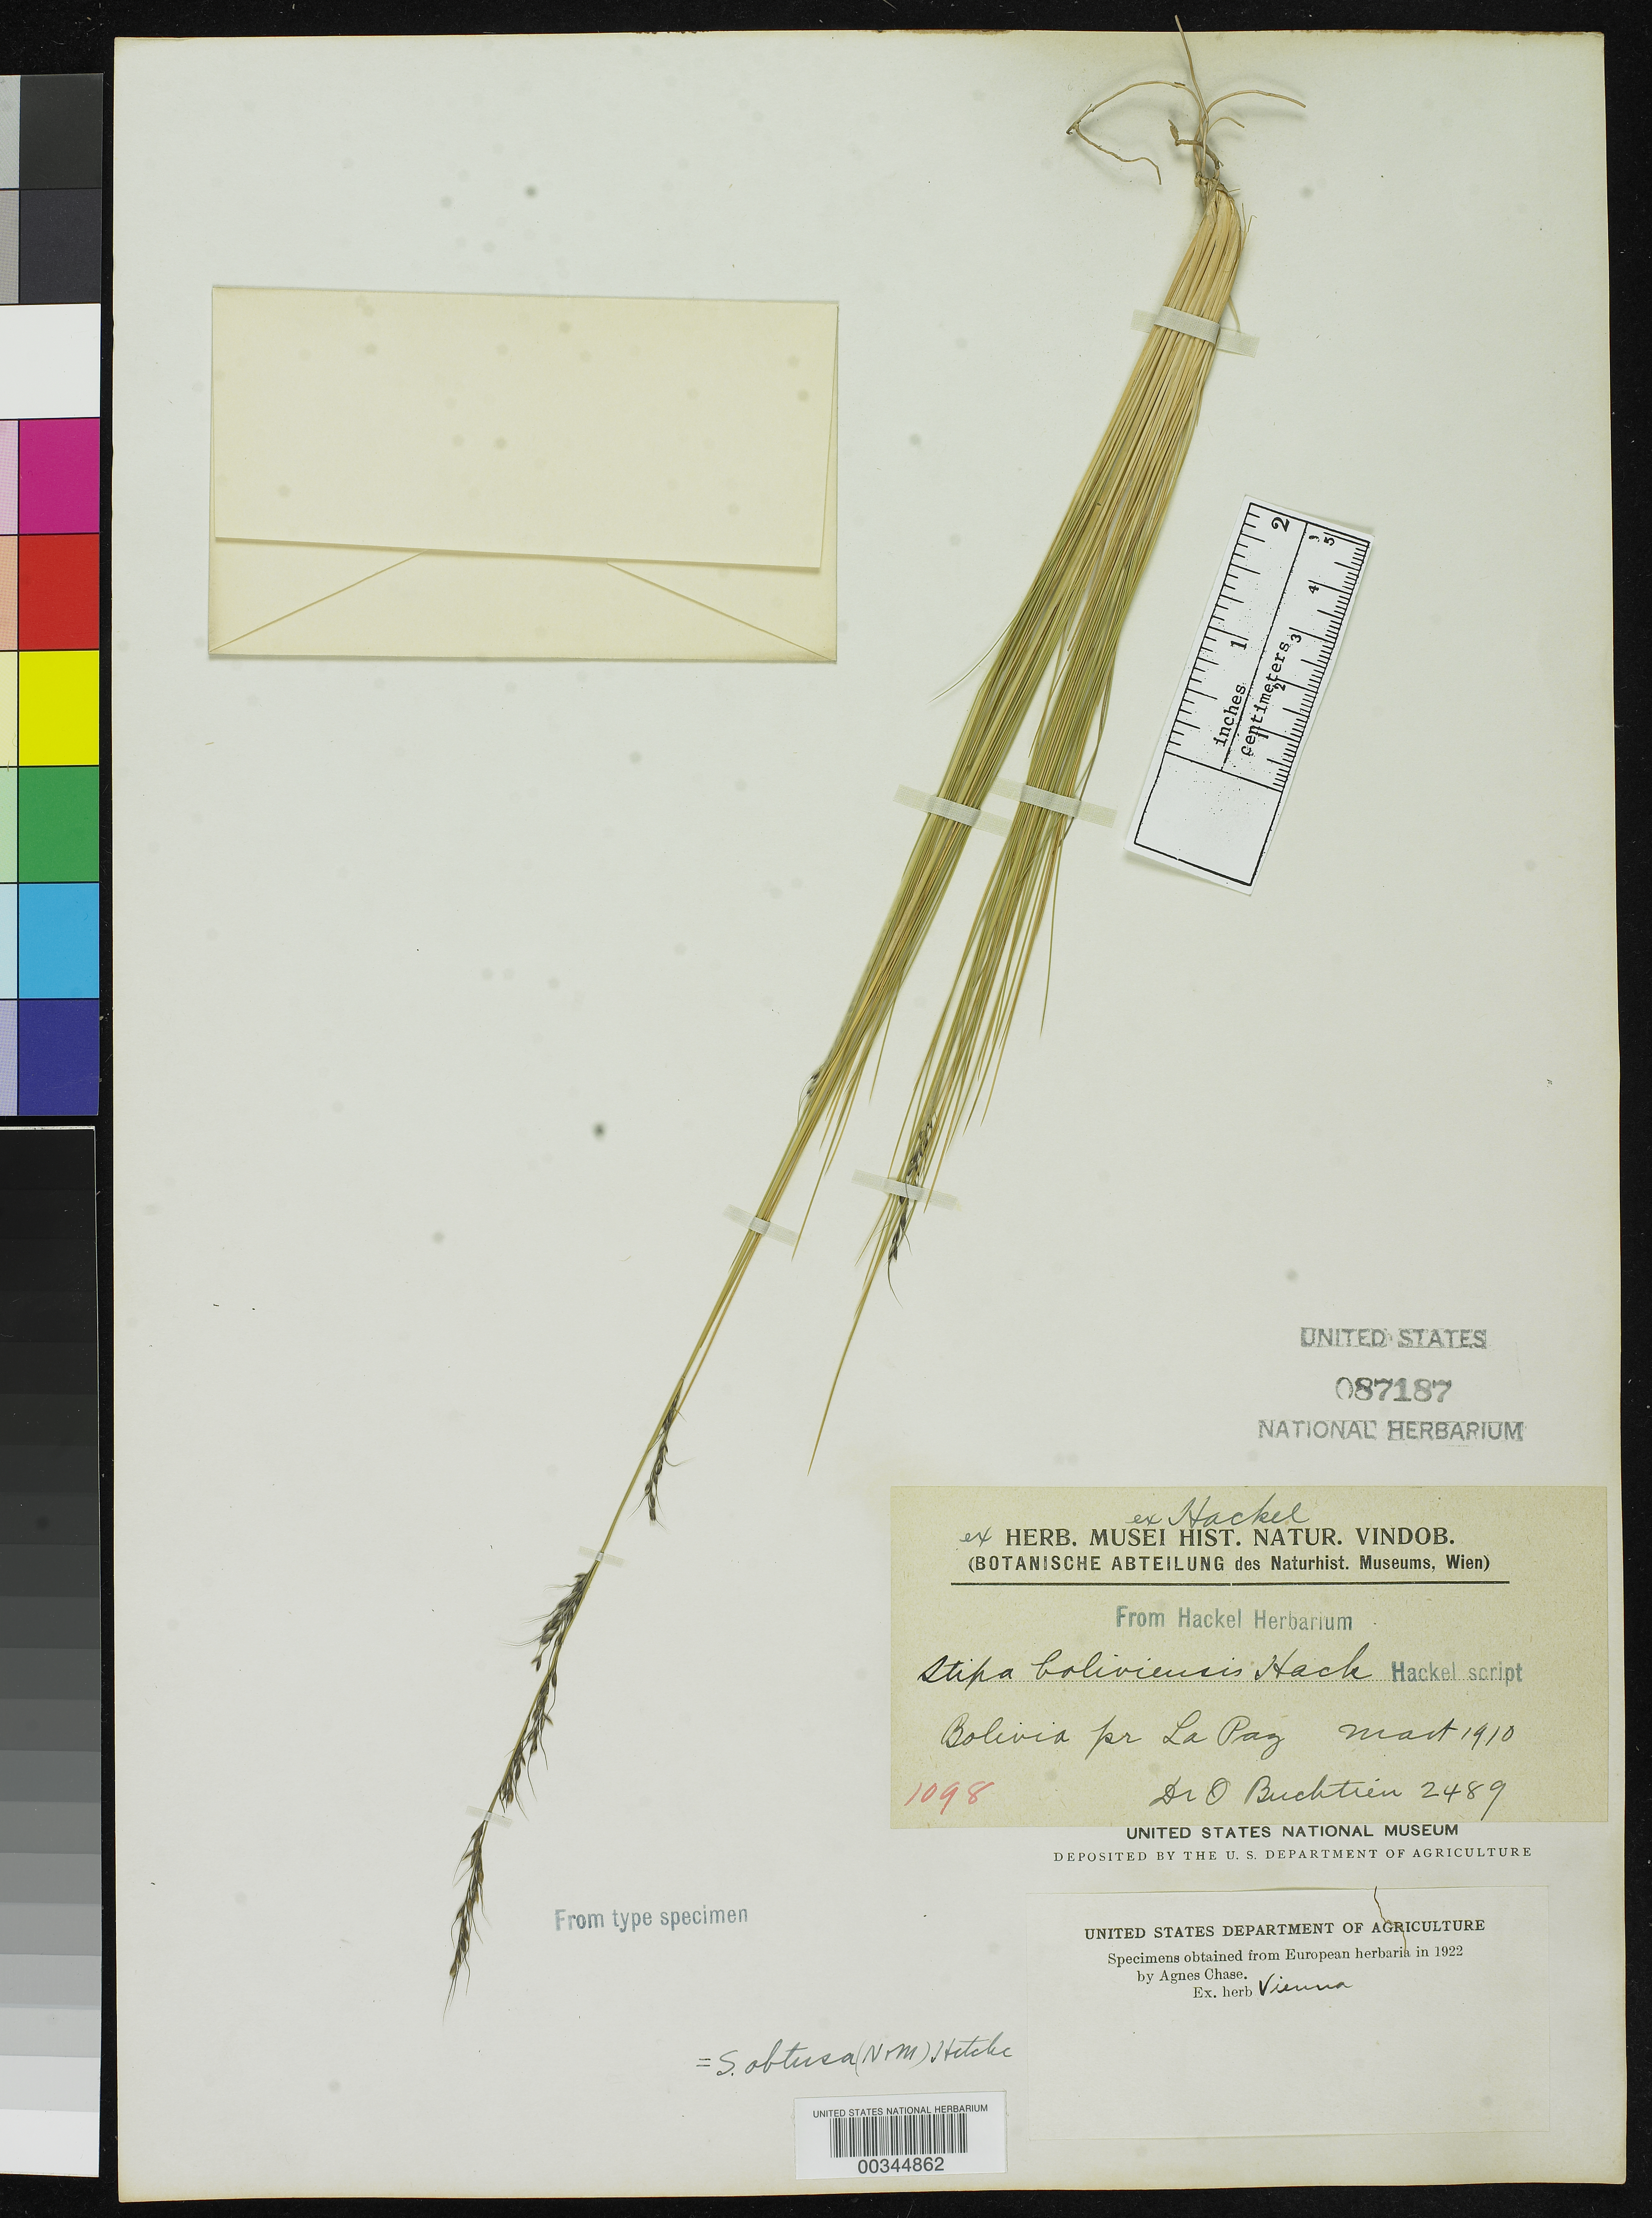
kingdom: Plantae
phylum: Tracheophyta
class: Liliopsida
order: Poales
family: Poaceae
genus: Stipa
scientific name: Stipa boliviensis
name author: Hack.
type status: Isotype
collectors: O. Buchtien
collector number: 2489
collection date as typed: Mar 1910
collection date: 1910-03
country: Bolivia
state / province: La Paz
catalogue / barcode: US 87187